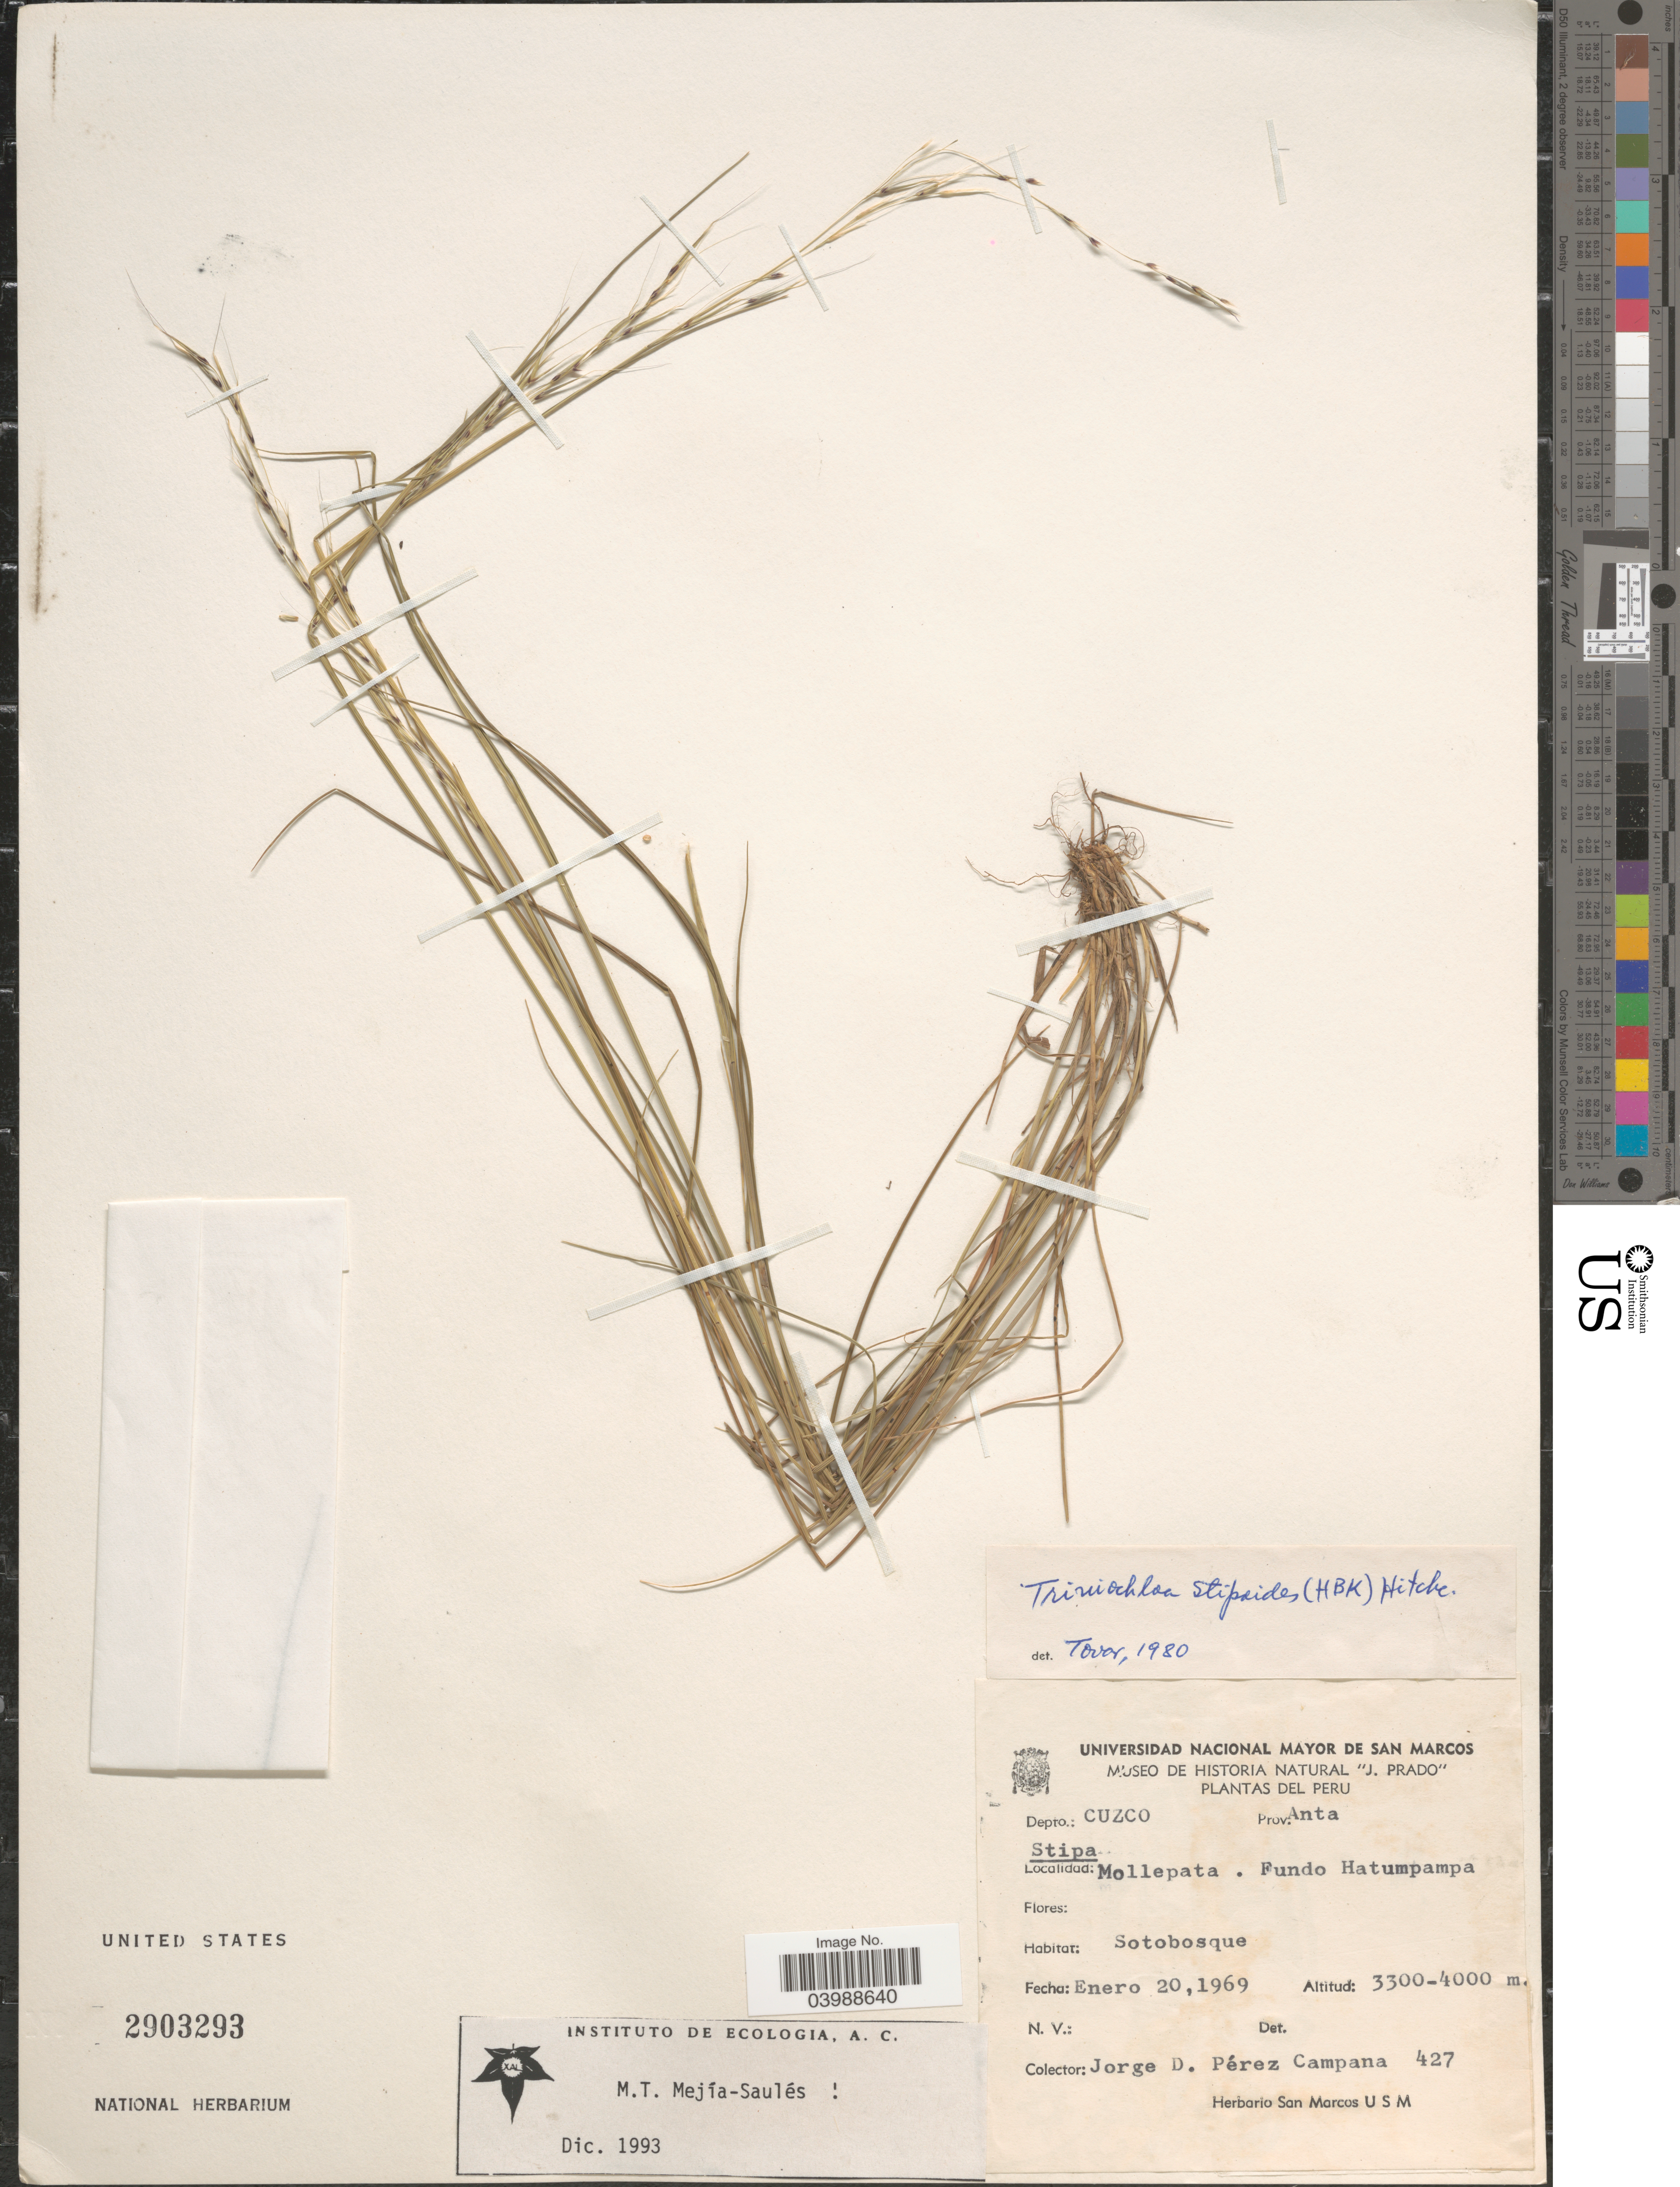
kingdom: Plantae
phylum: Tracheophyta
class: Liliopsida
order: Poales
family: Poaceae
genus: Triniochloa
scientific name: Triniochloa stipoides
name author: (Kunth) Hitchc.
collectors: J. Campana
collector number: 427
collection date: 1969-01-20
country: Peru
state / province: Cusco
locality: Depto.: Cuzco. Prov. Anta. Mollepata. Fundo Hatumpampa.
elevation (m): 3300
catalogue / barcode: US 2903293